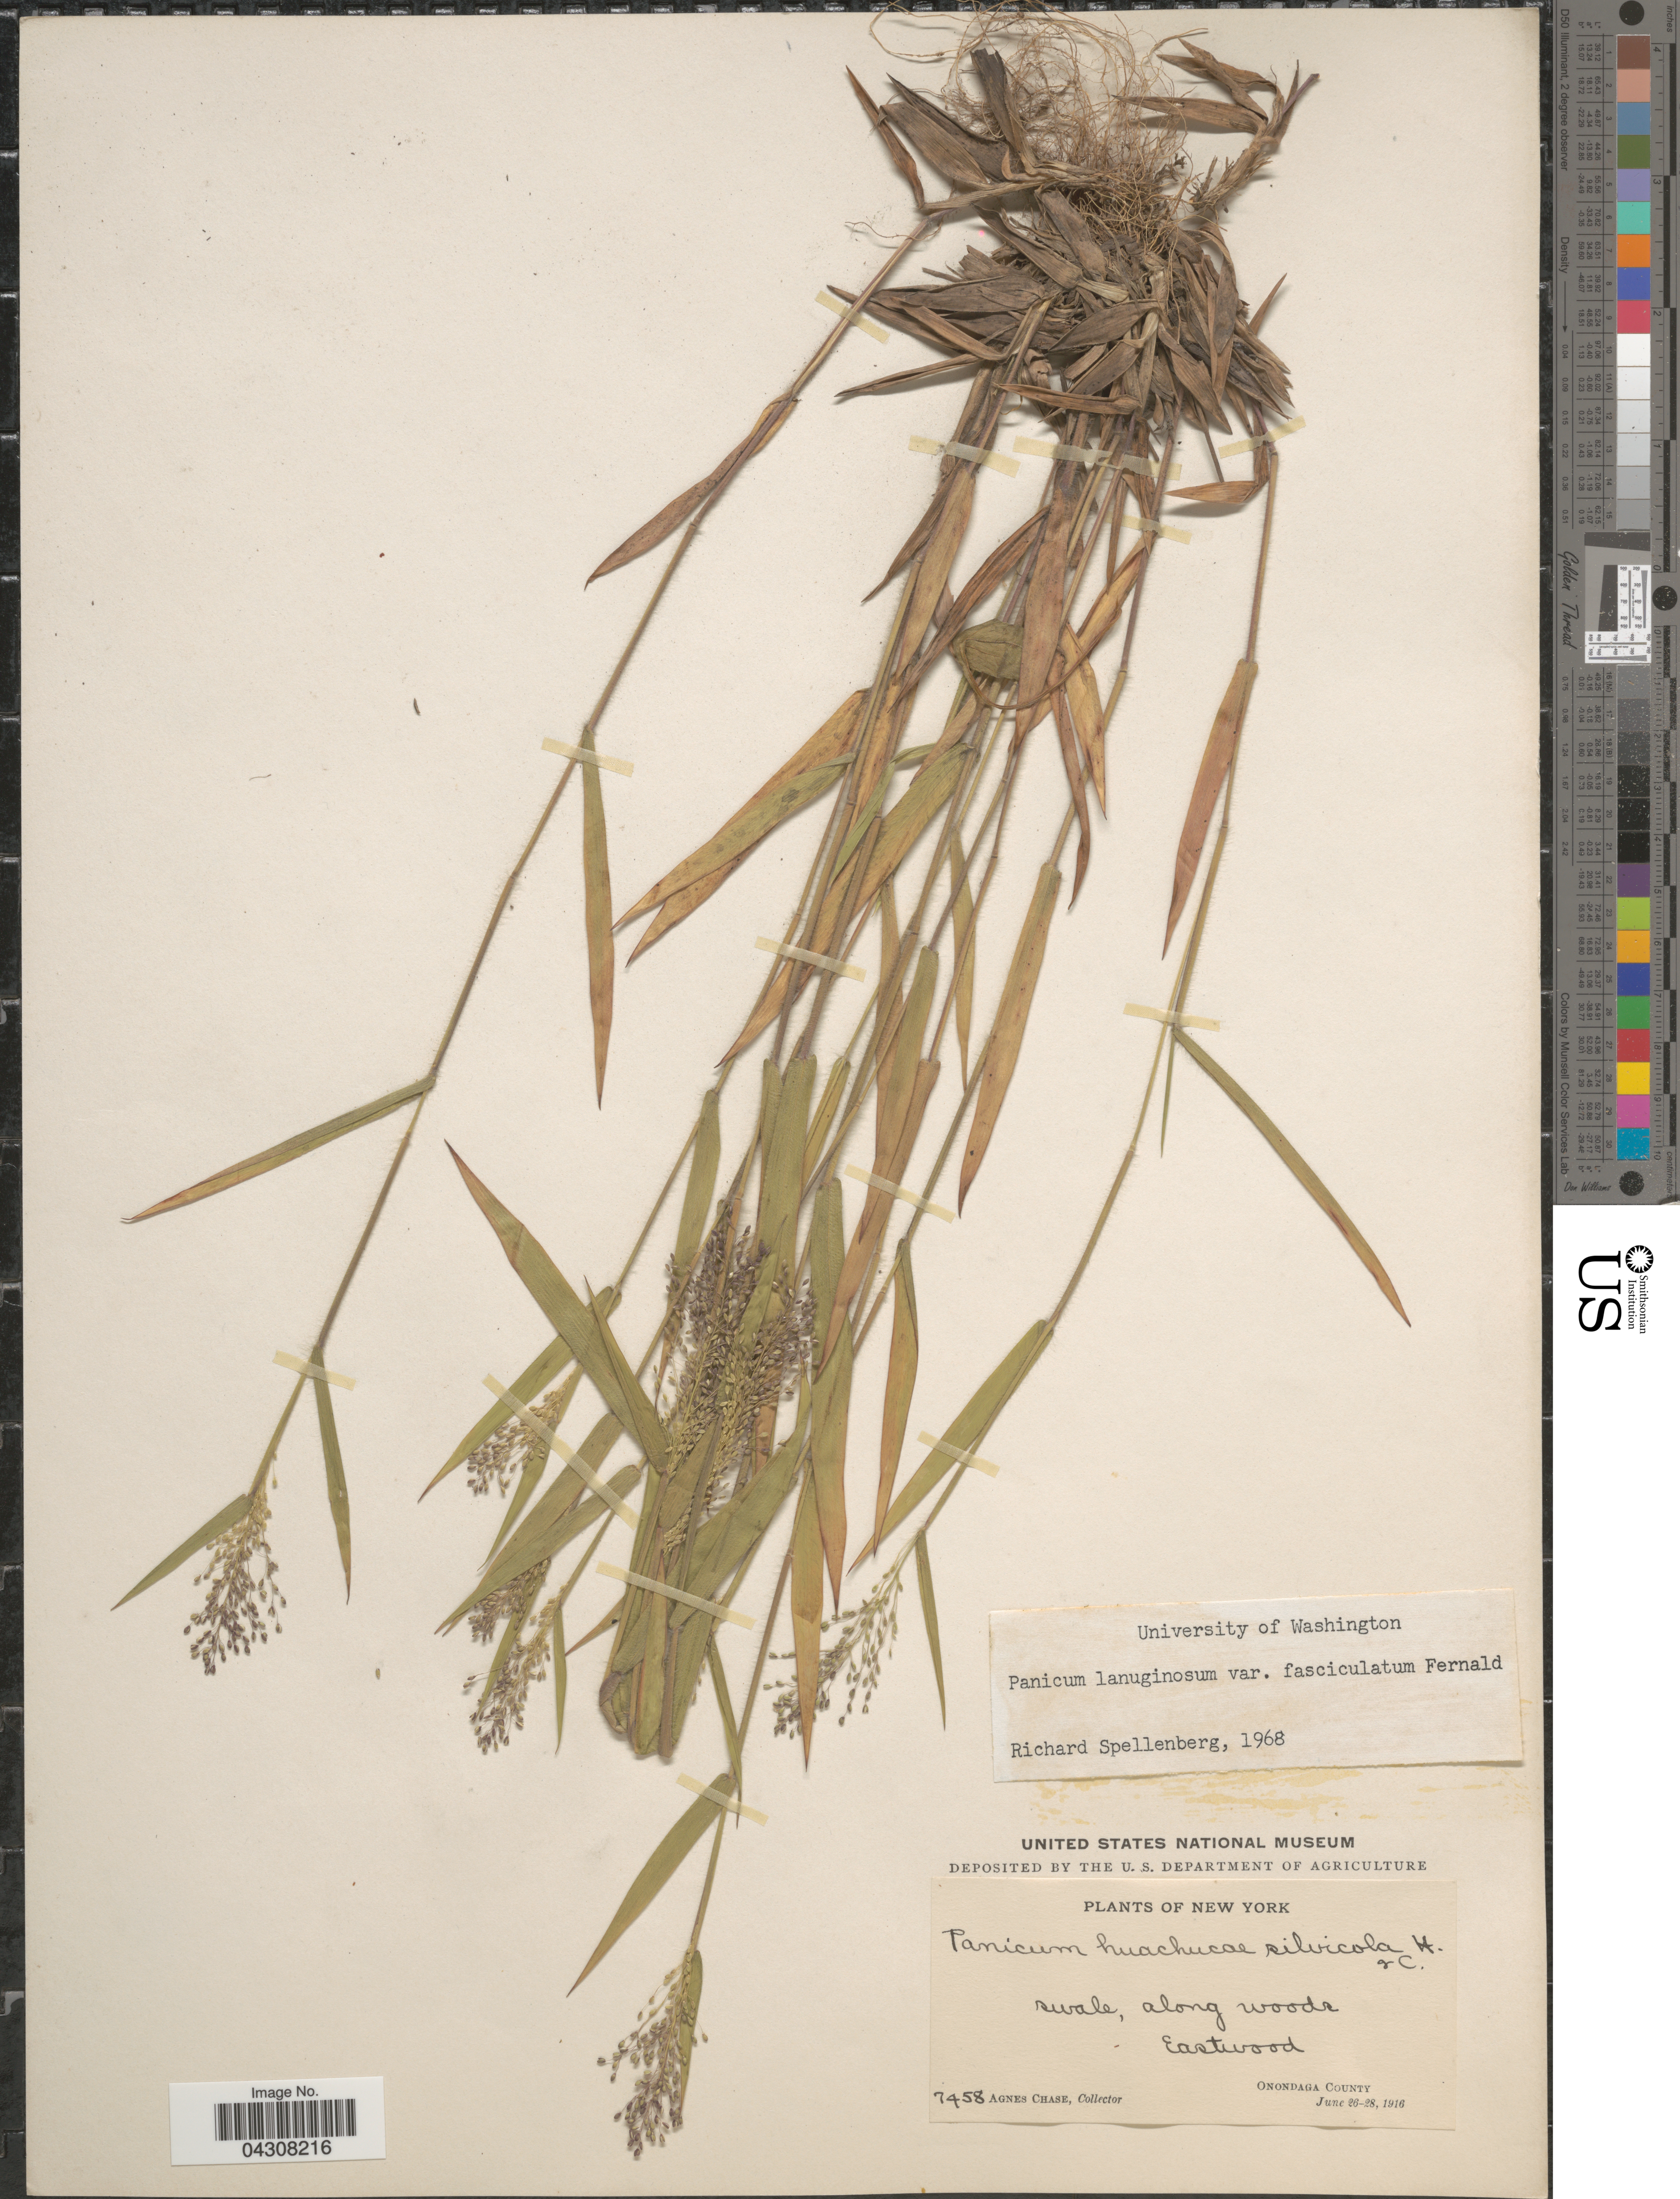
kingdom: Plantae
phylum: Tracheophyta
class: Liliopsida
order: Poales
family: Poaceae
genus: Dichanthelium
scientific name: Dichanthelium acuminatum var. acuminatum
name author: (Sw.) Gould & C.A. Clark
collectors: A. Chase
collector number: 7458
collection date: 1916-06-26/1916-06-28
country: United States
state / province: New York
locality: Swale, along woods. Eastwood. Onondaga County.